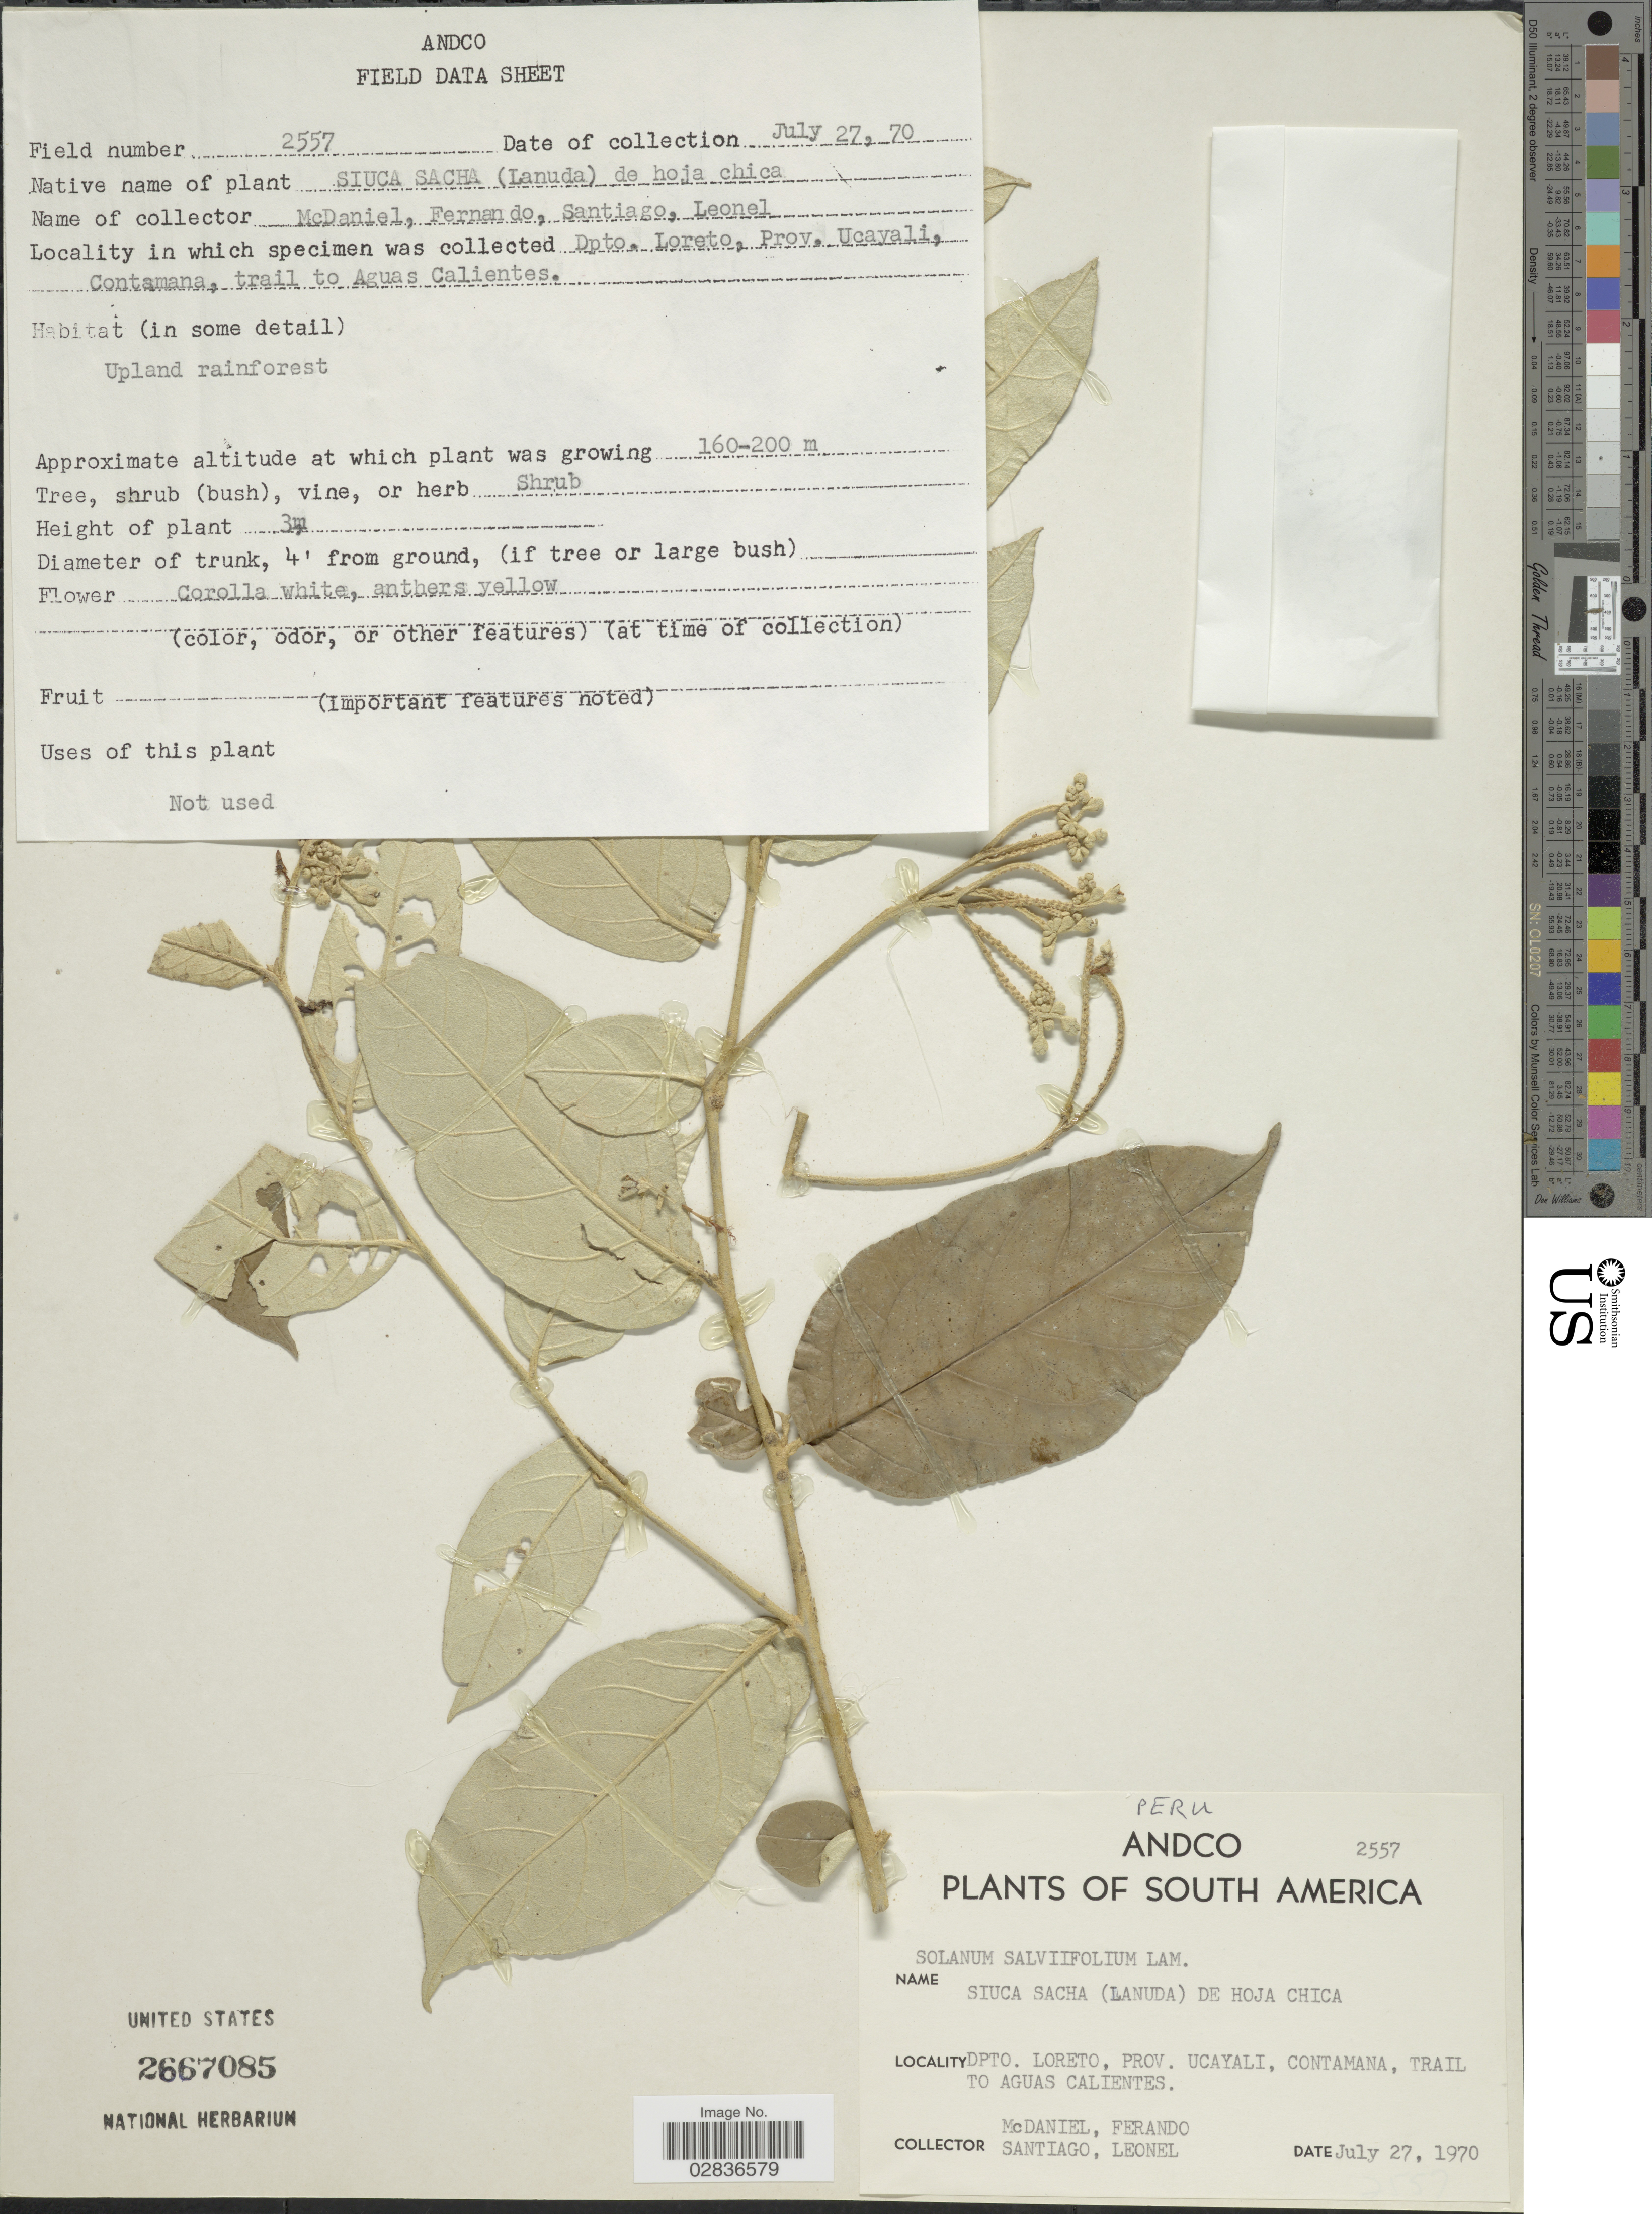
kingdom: Plantae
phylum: Tracheophyta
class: Magnoliopsida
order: Solanales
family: Solanaceae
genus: Solanum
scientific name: Solanum salviifolium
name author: Lam.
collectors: -- McDaniel, -- Fernando, -. Santiago & -- Leonel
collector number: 2557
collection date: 1970-07-27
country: Peru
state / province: Loreto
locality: Dpto. Loreto, Prov. Ucayali, Contamana, trail to Aguas Calientes.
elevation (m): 160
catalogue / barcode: US 2667085